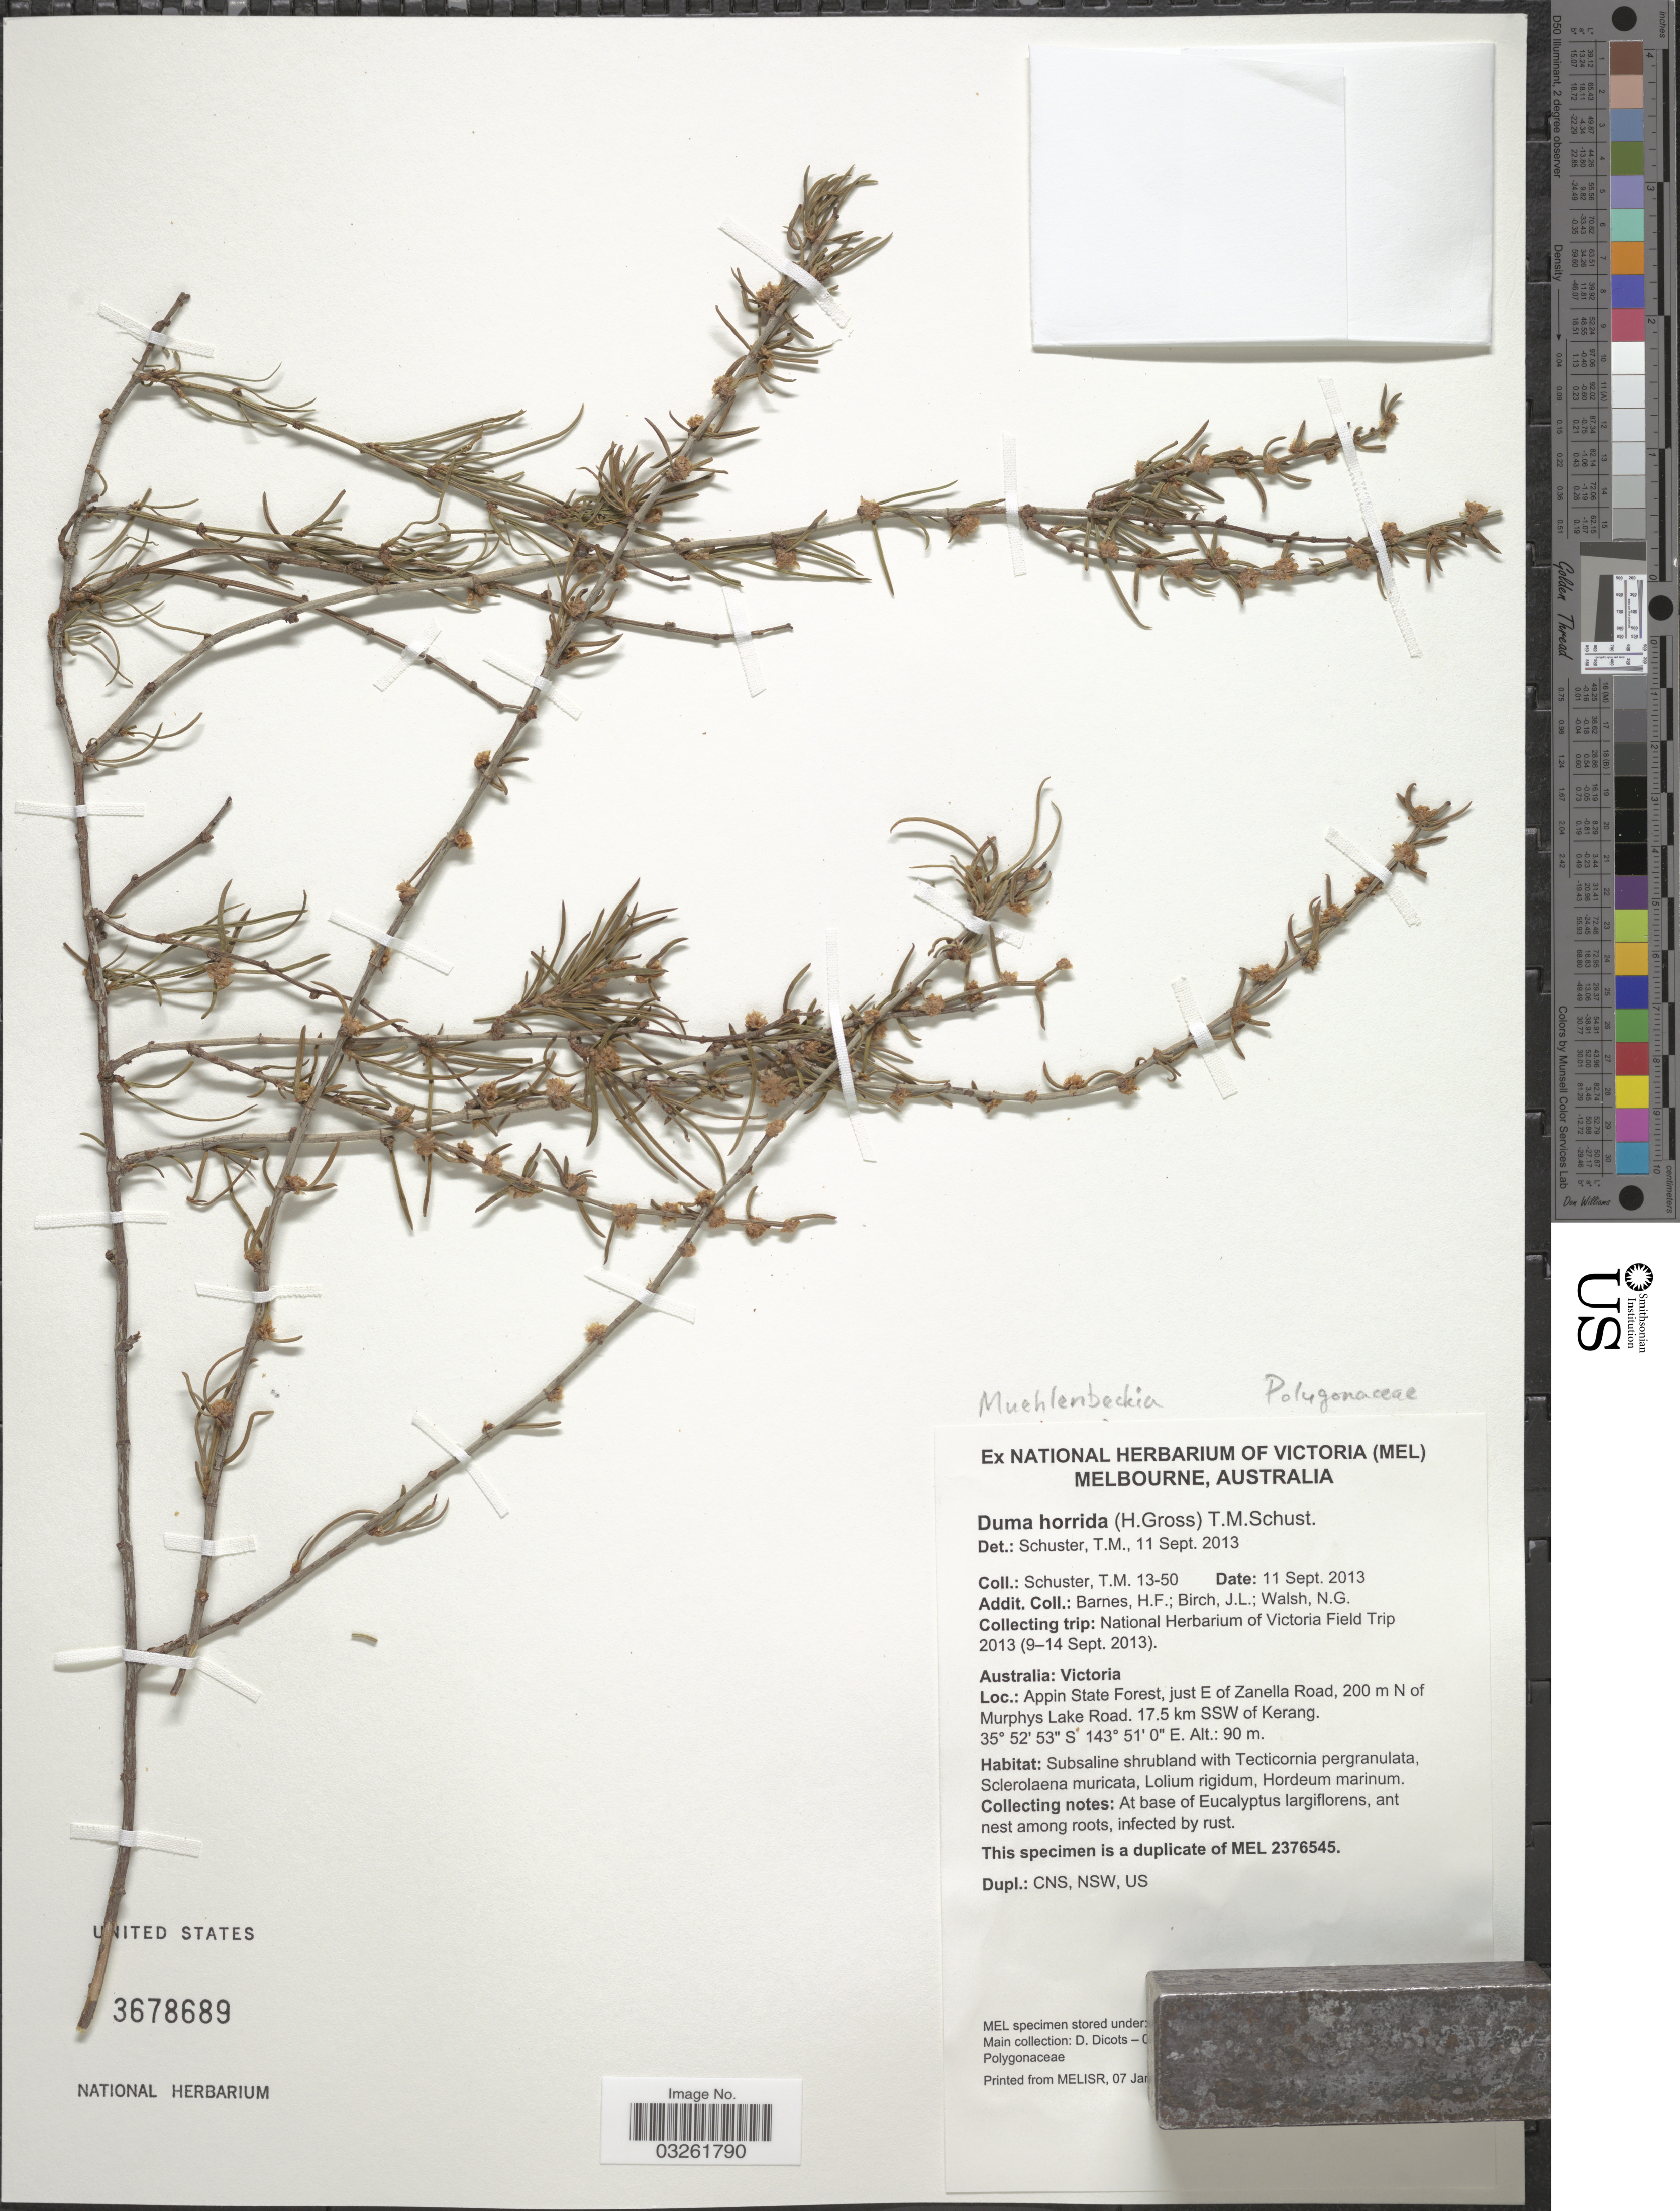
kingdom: Plantae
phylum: Tracheophyta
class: Magnoliopsida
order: Caryophyllales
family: Polygonaceae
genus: Duma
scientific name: Duma horrida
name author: (H. Gross) T.M. Schust.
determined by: Schuster, T. M.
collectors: T. Schuster, H. Barnes, J. Birch & N. Walsh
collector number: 13-50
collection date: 2013-09-11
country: Australia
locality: Appin State Forest, just E of Zanella Road, 200 m N of Murphys Lake Road. 17.5 km SSW of Kerang.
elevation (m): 90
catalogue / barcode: US 3678689